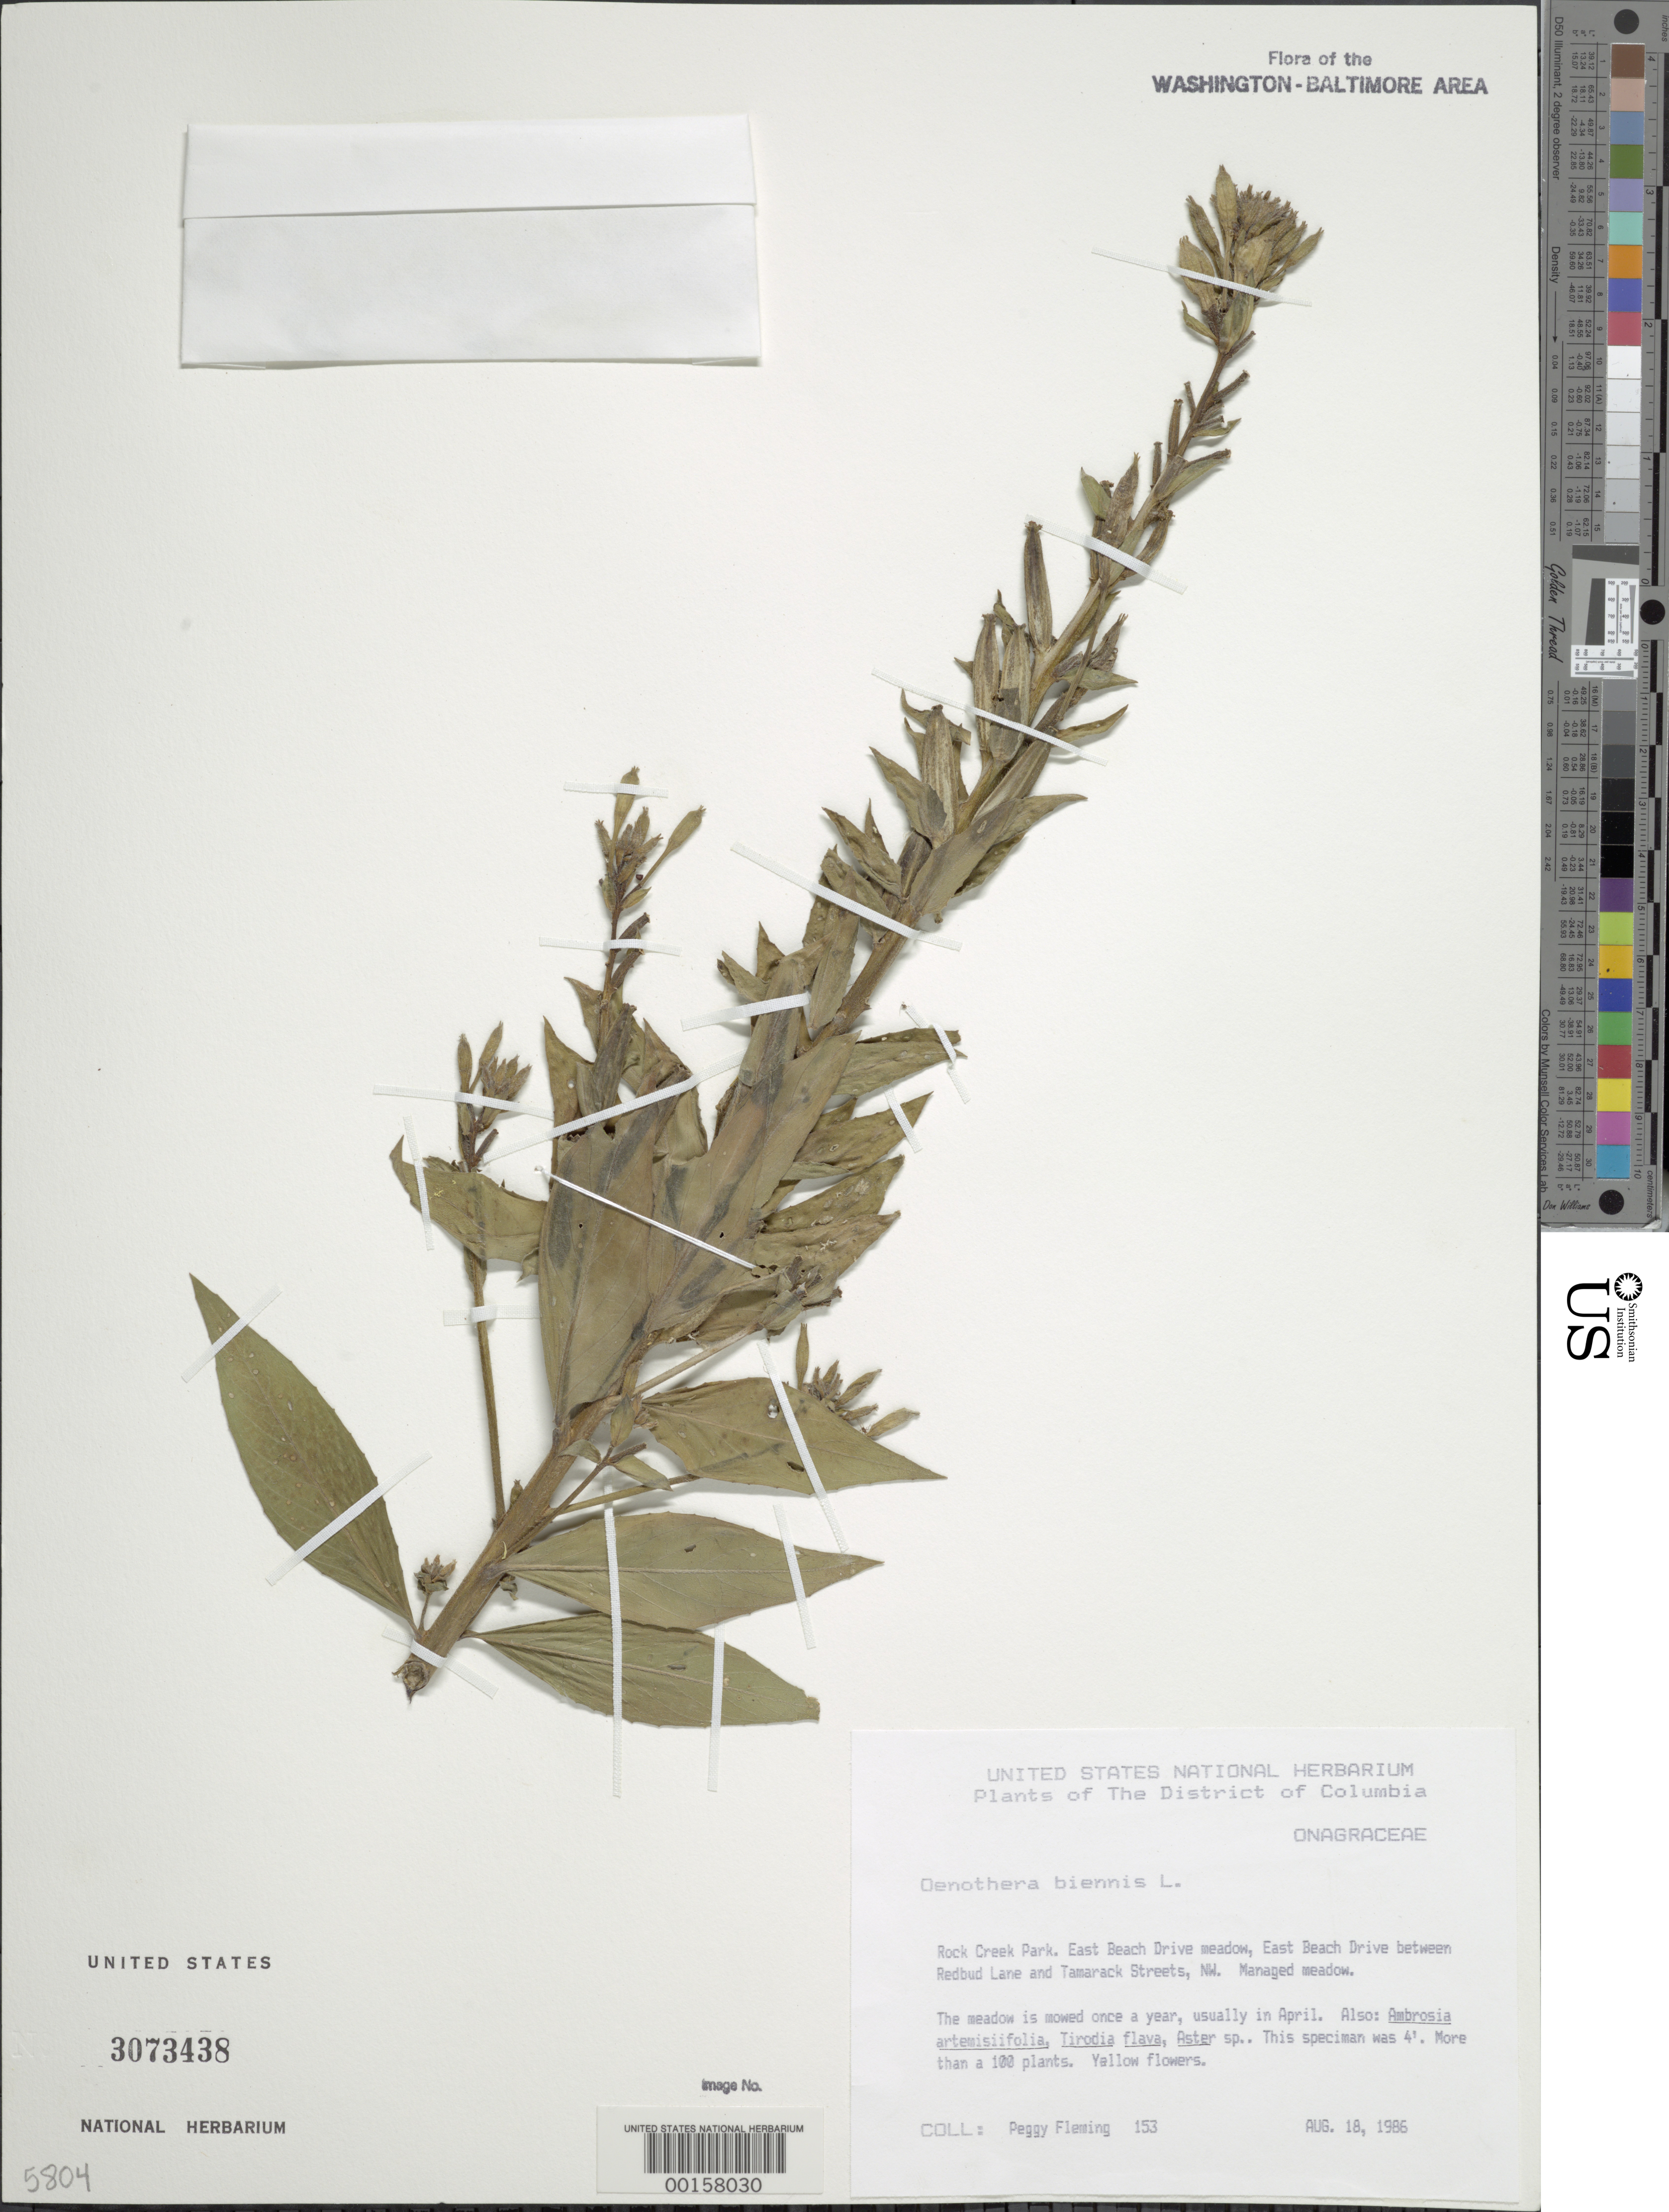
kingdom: Plantae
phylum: Tracheophyta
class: Magnoliopsida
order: Myrtales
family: Onagraceae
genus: Oenothera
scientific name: Oenothera biennis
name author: L.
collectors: P. Fleming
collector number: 153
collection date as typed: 18 Aug 1986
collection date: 1986-08-18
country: United States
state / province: District of Columbia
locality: En Redbud Lane and Tamarack Streets, NW.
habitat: Managed meadow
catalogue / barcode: US 3073438